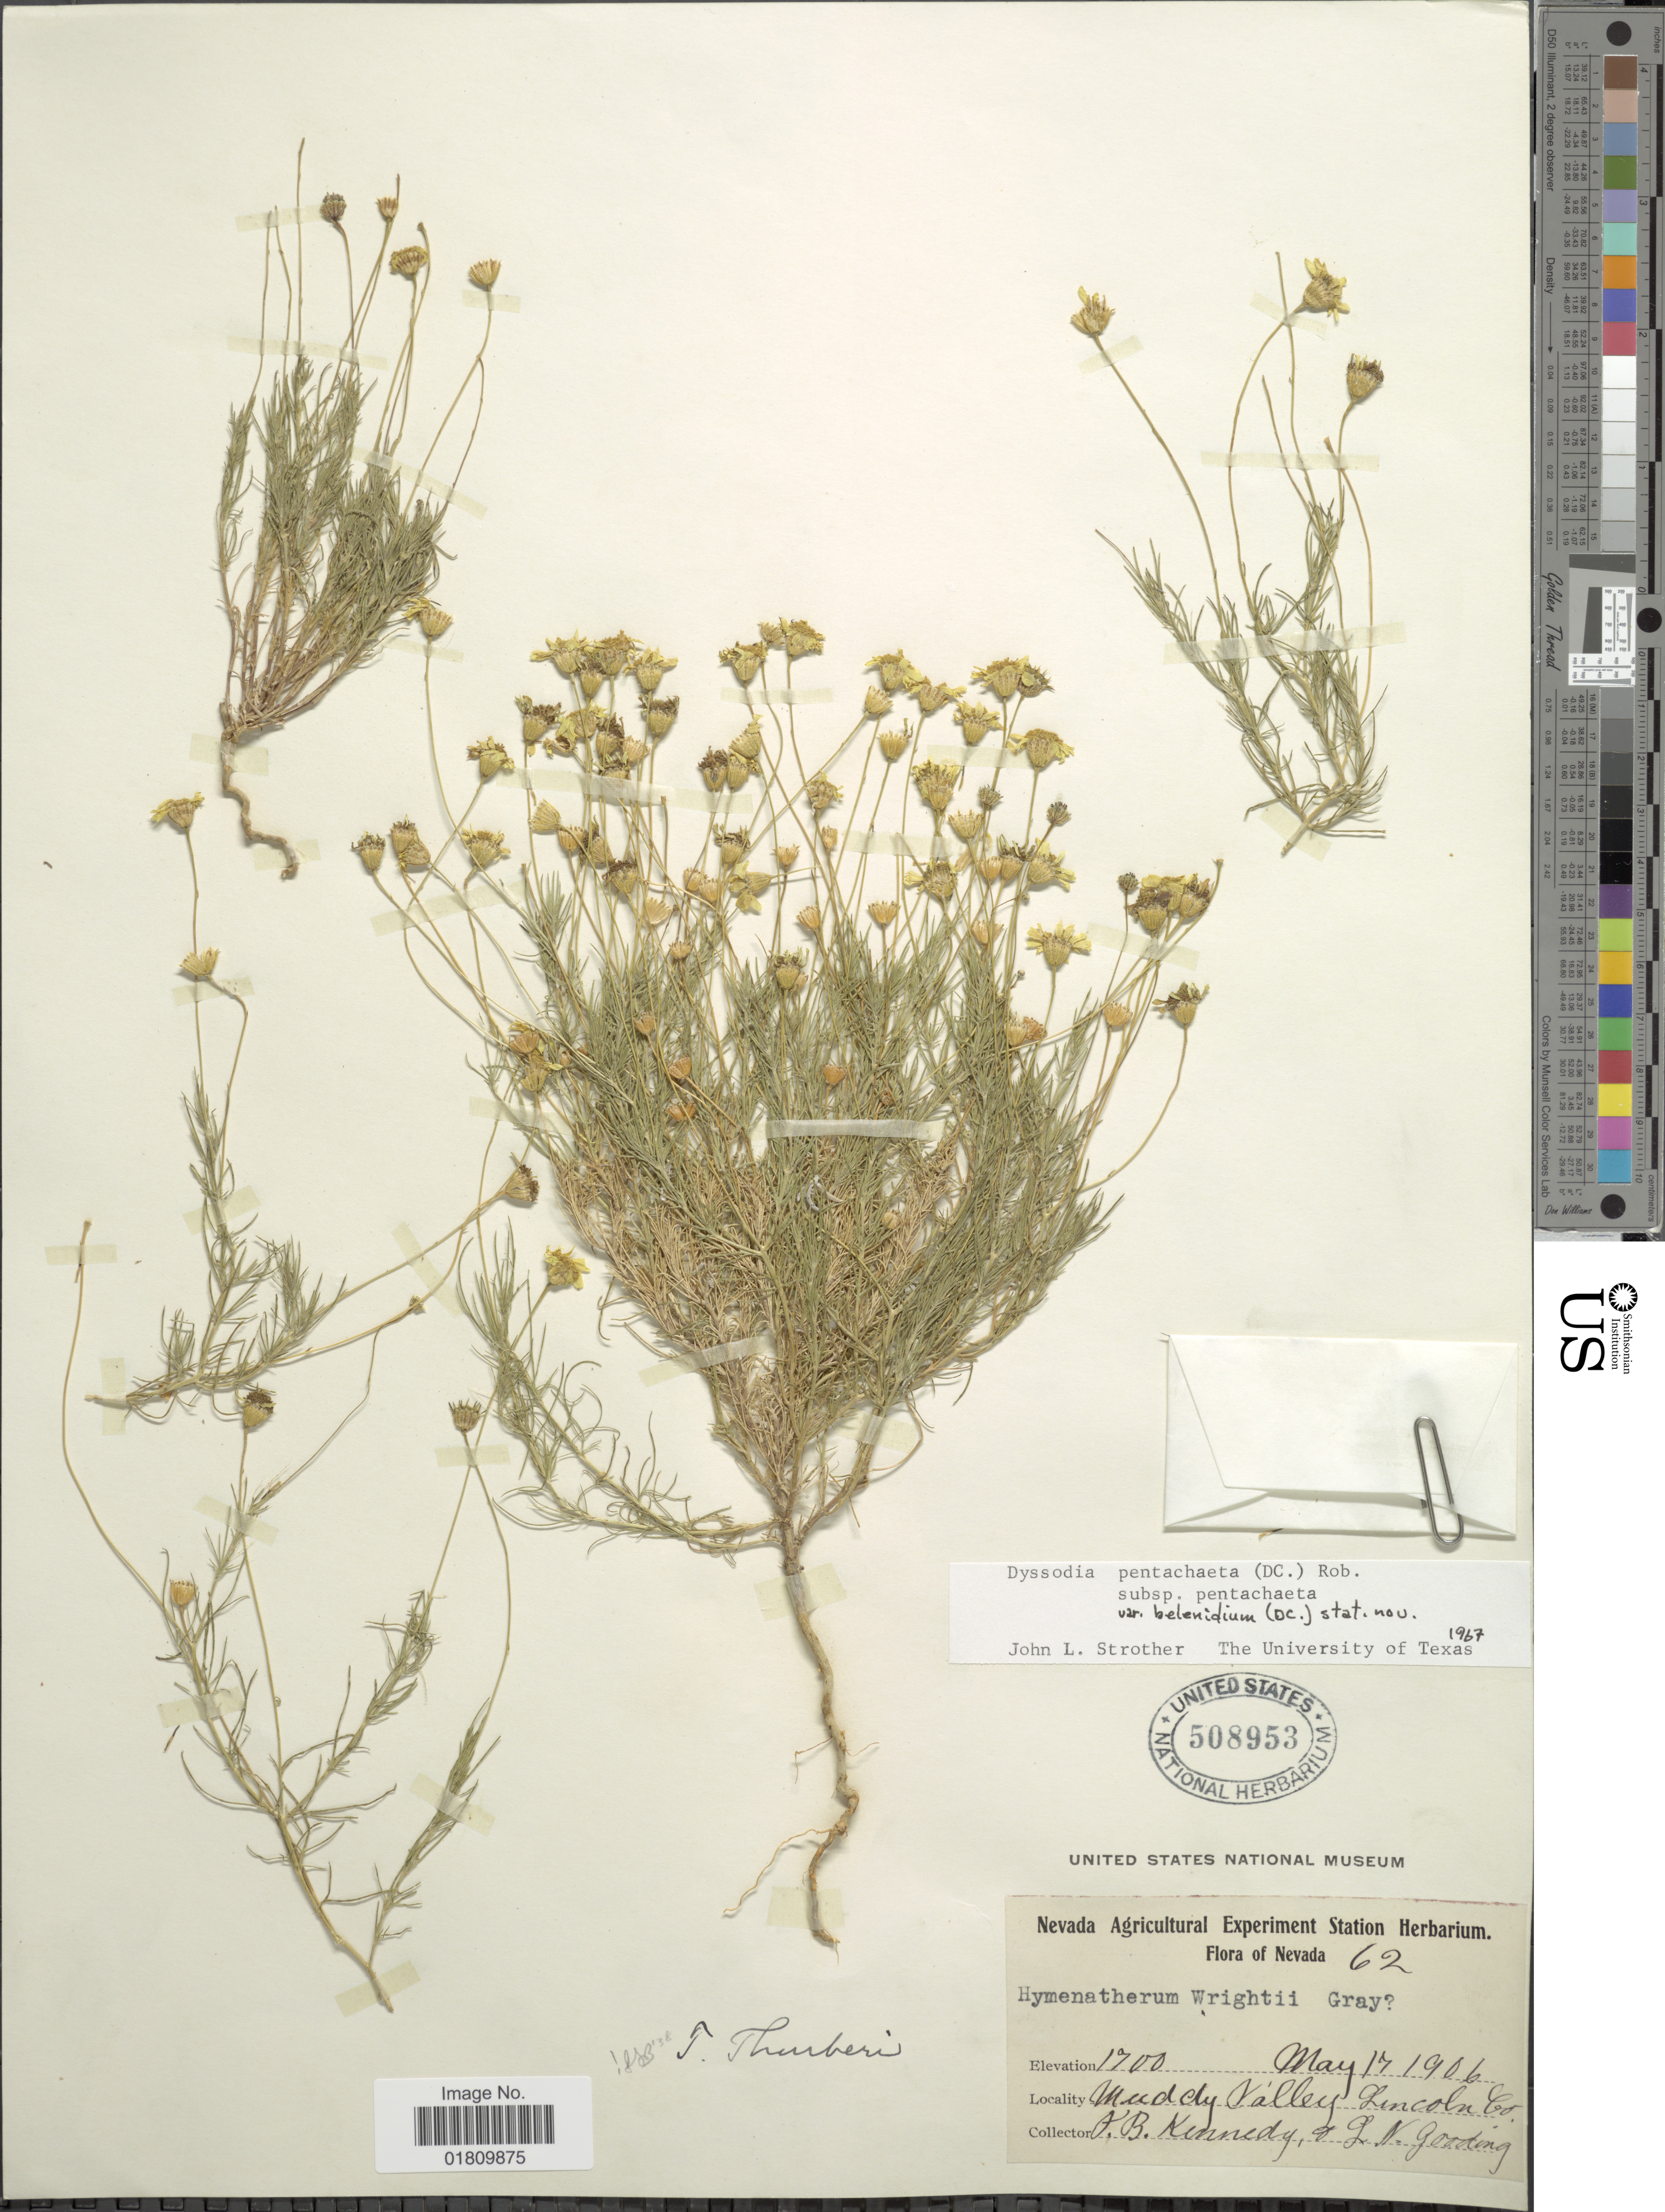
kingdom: Plantae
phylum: Tracheophyta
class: Magnoliopsida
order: Asterales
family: Asteraceae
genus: Thymophylla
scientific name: Thymophylla pentachaeta var. belenidium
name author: (DC.) Strother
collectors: P. B. Kennedy & N. Gooding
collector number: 62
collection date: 1906-05-17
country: United States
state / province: Nevada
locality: Muddy Valley, Lincoln Co.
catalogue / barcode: US 508953